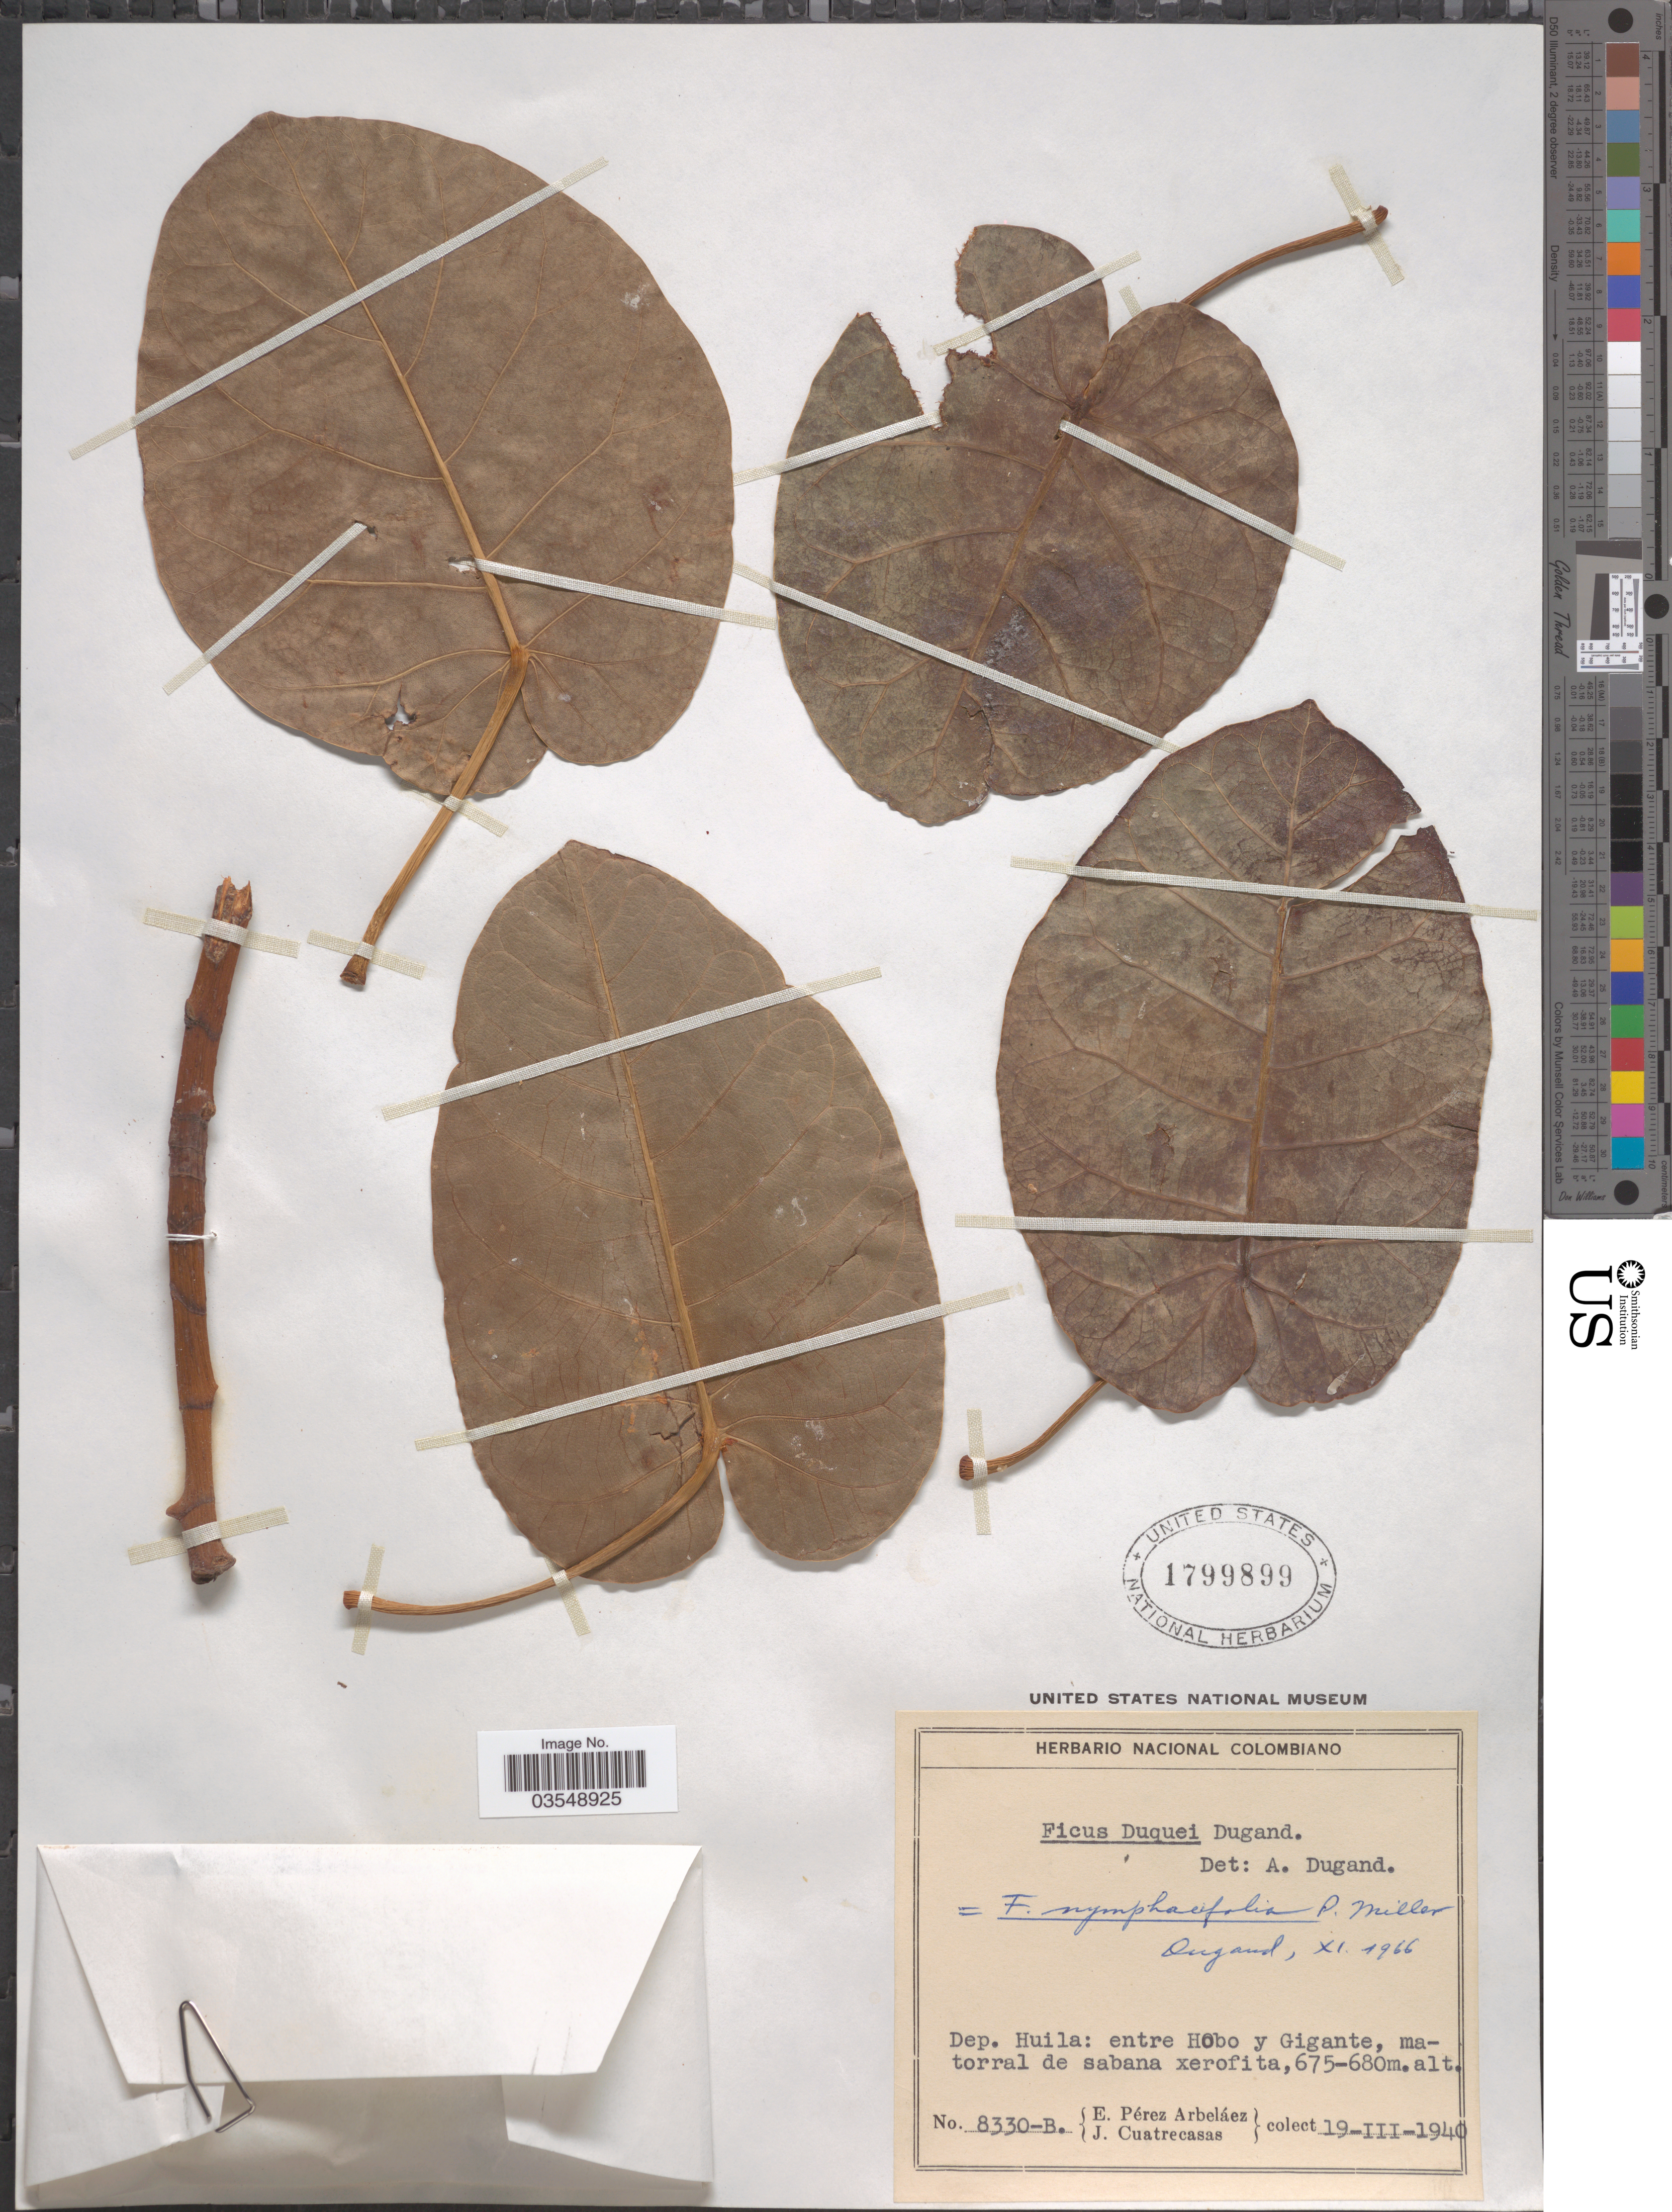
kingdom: Plantae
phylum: Tracheophyta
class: Magnoliopsida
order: Rosales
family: Moraceae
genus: Ficus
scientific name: Ficus nymphaeifolia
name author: Mill.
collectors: E. Pérez Arbeláez & J. Cuatrecasas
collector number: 8330-B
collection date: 1940-03-19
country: Colombia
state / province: Huila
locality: Dep. Huila: entre Hobo y Gigante.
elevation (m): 675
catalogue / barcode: US 1799899